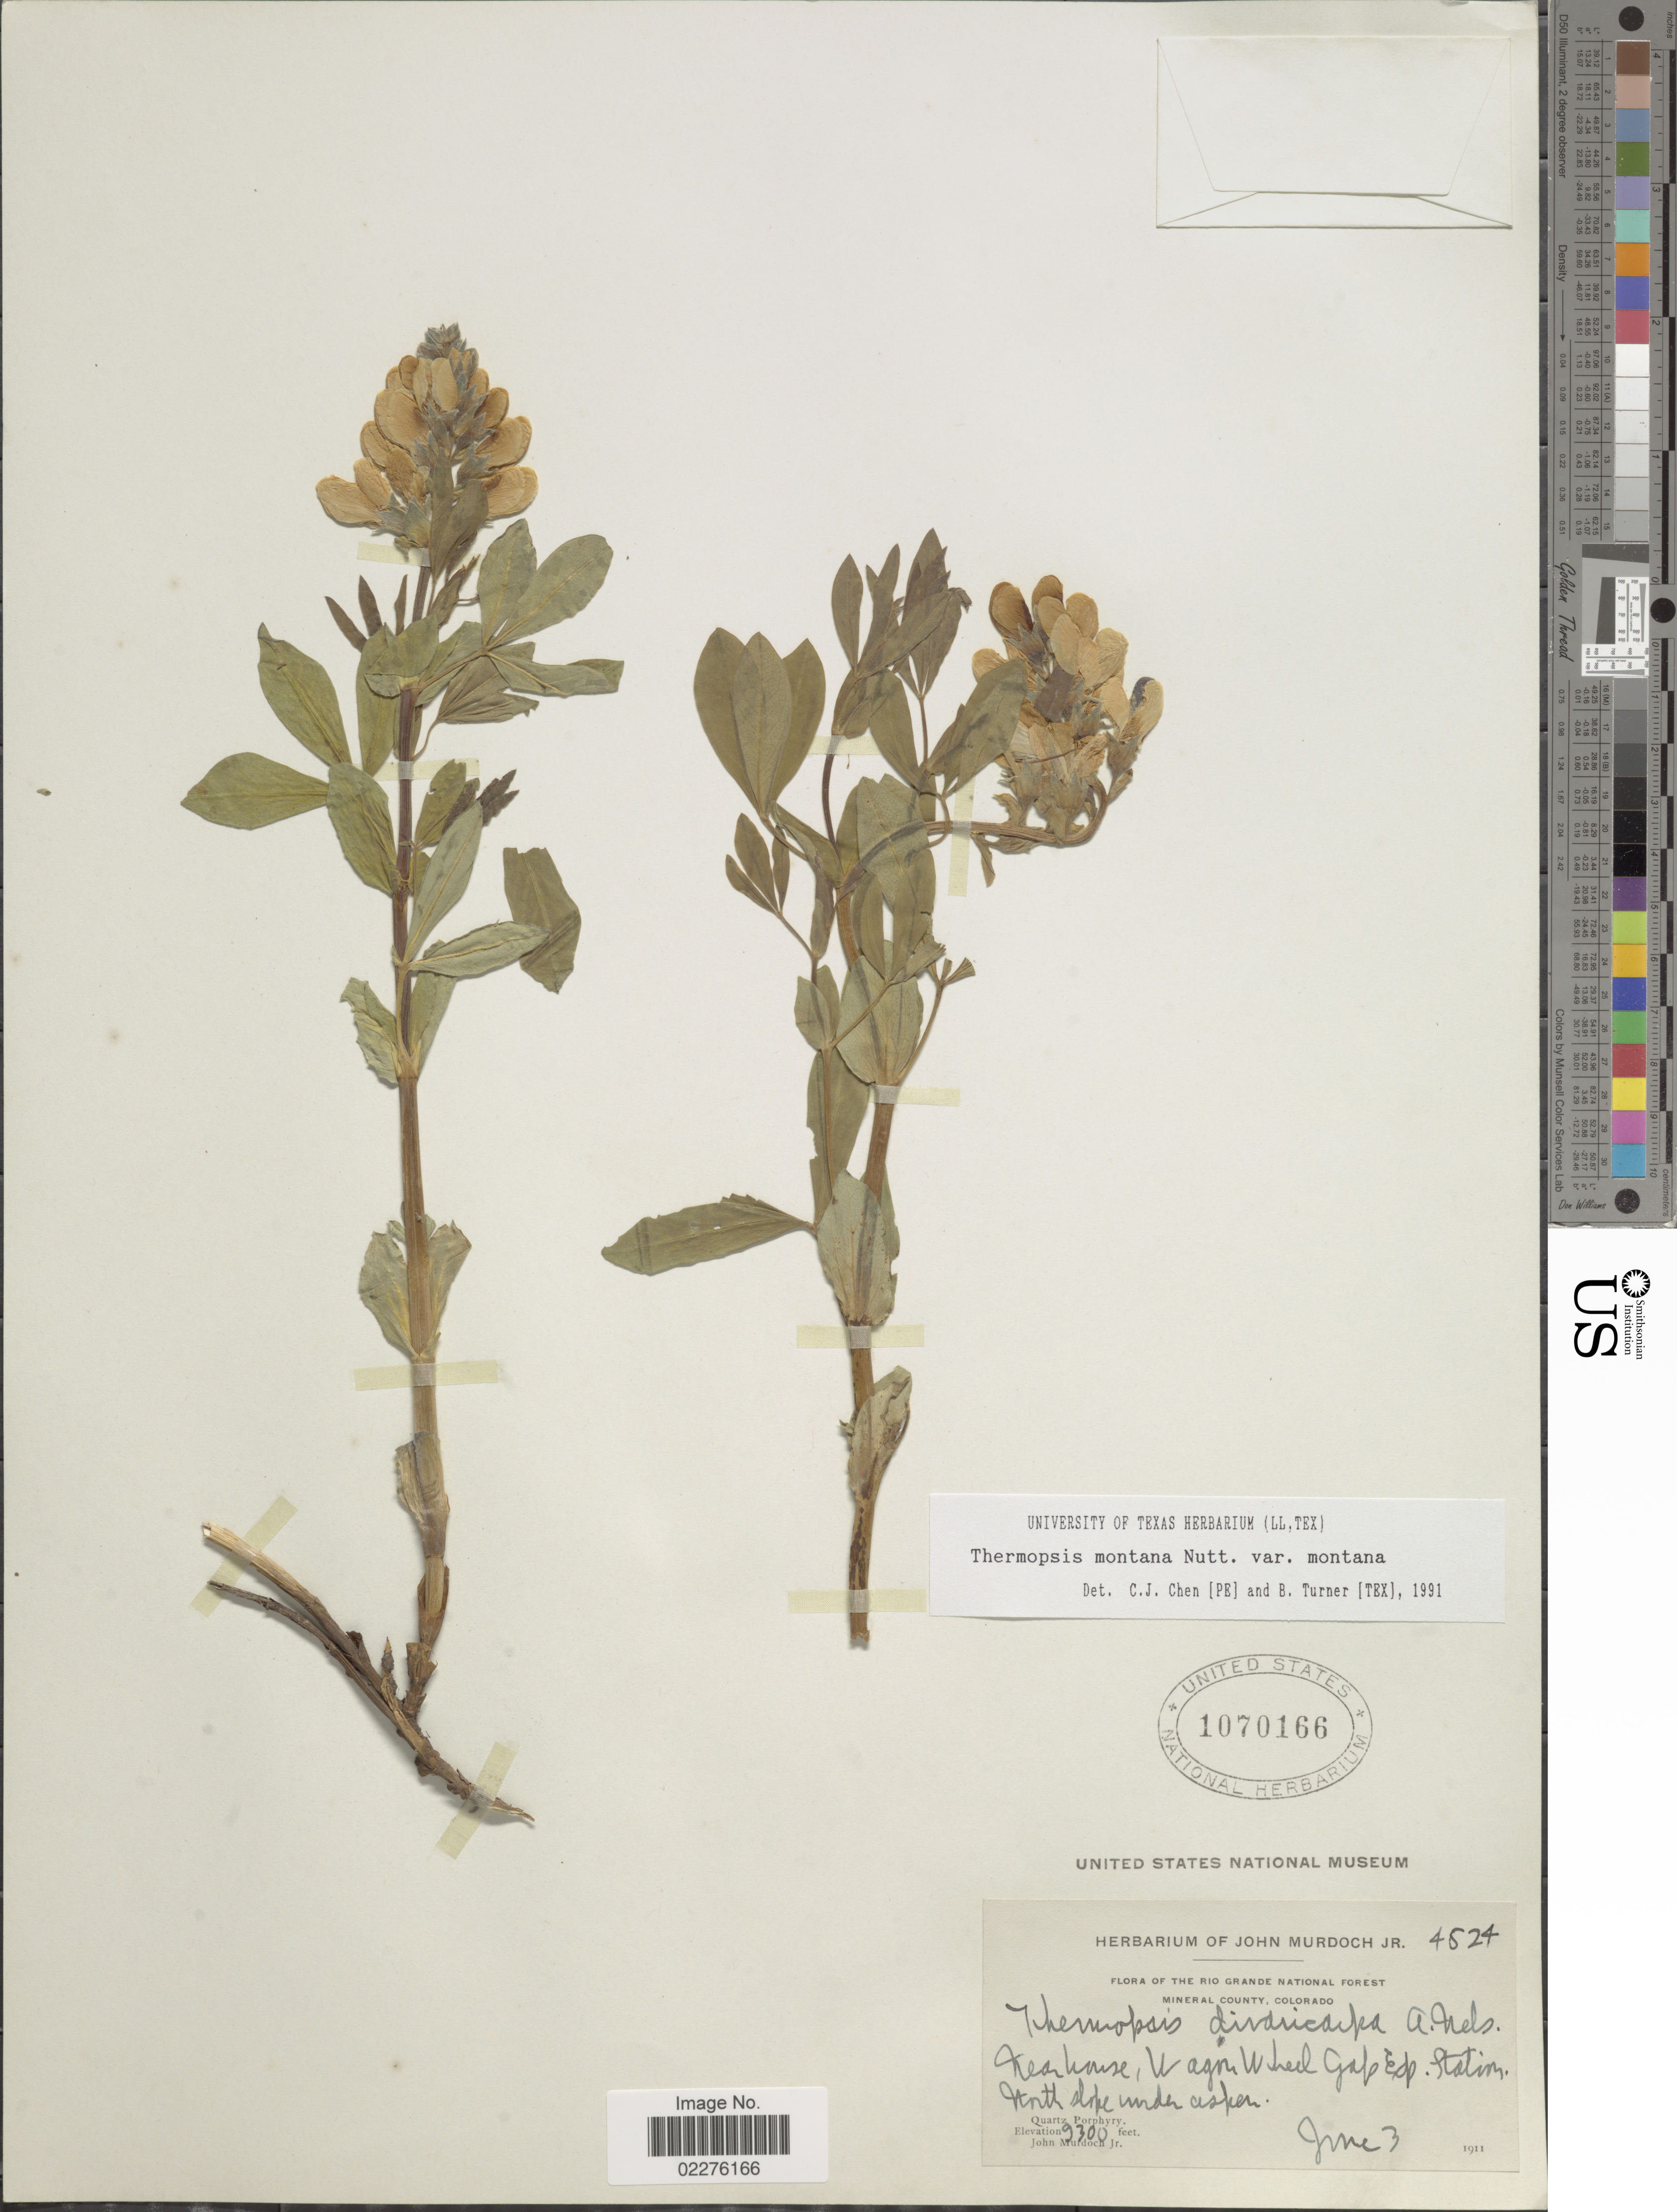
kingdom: Plantae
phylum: Tracheophyta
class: Magnoliopsida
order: Fabales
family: Fabaceae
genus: Thermopsis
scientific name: Thermopsis montana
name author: Nutt.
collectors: J. Murdoch Jr.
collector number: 4524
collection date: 1911-06-03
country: United States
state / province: Colorado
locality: The Rio Grande National Forest, Mineral County, near house, Wagon Whel Gao Exp Station north slope under aspen, Quartz Porphyry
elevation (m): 2835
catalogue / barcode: US 1070166